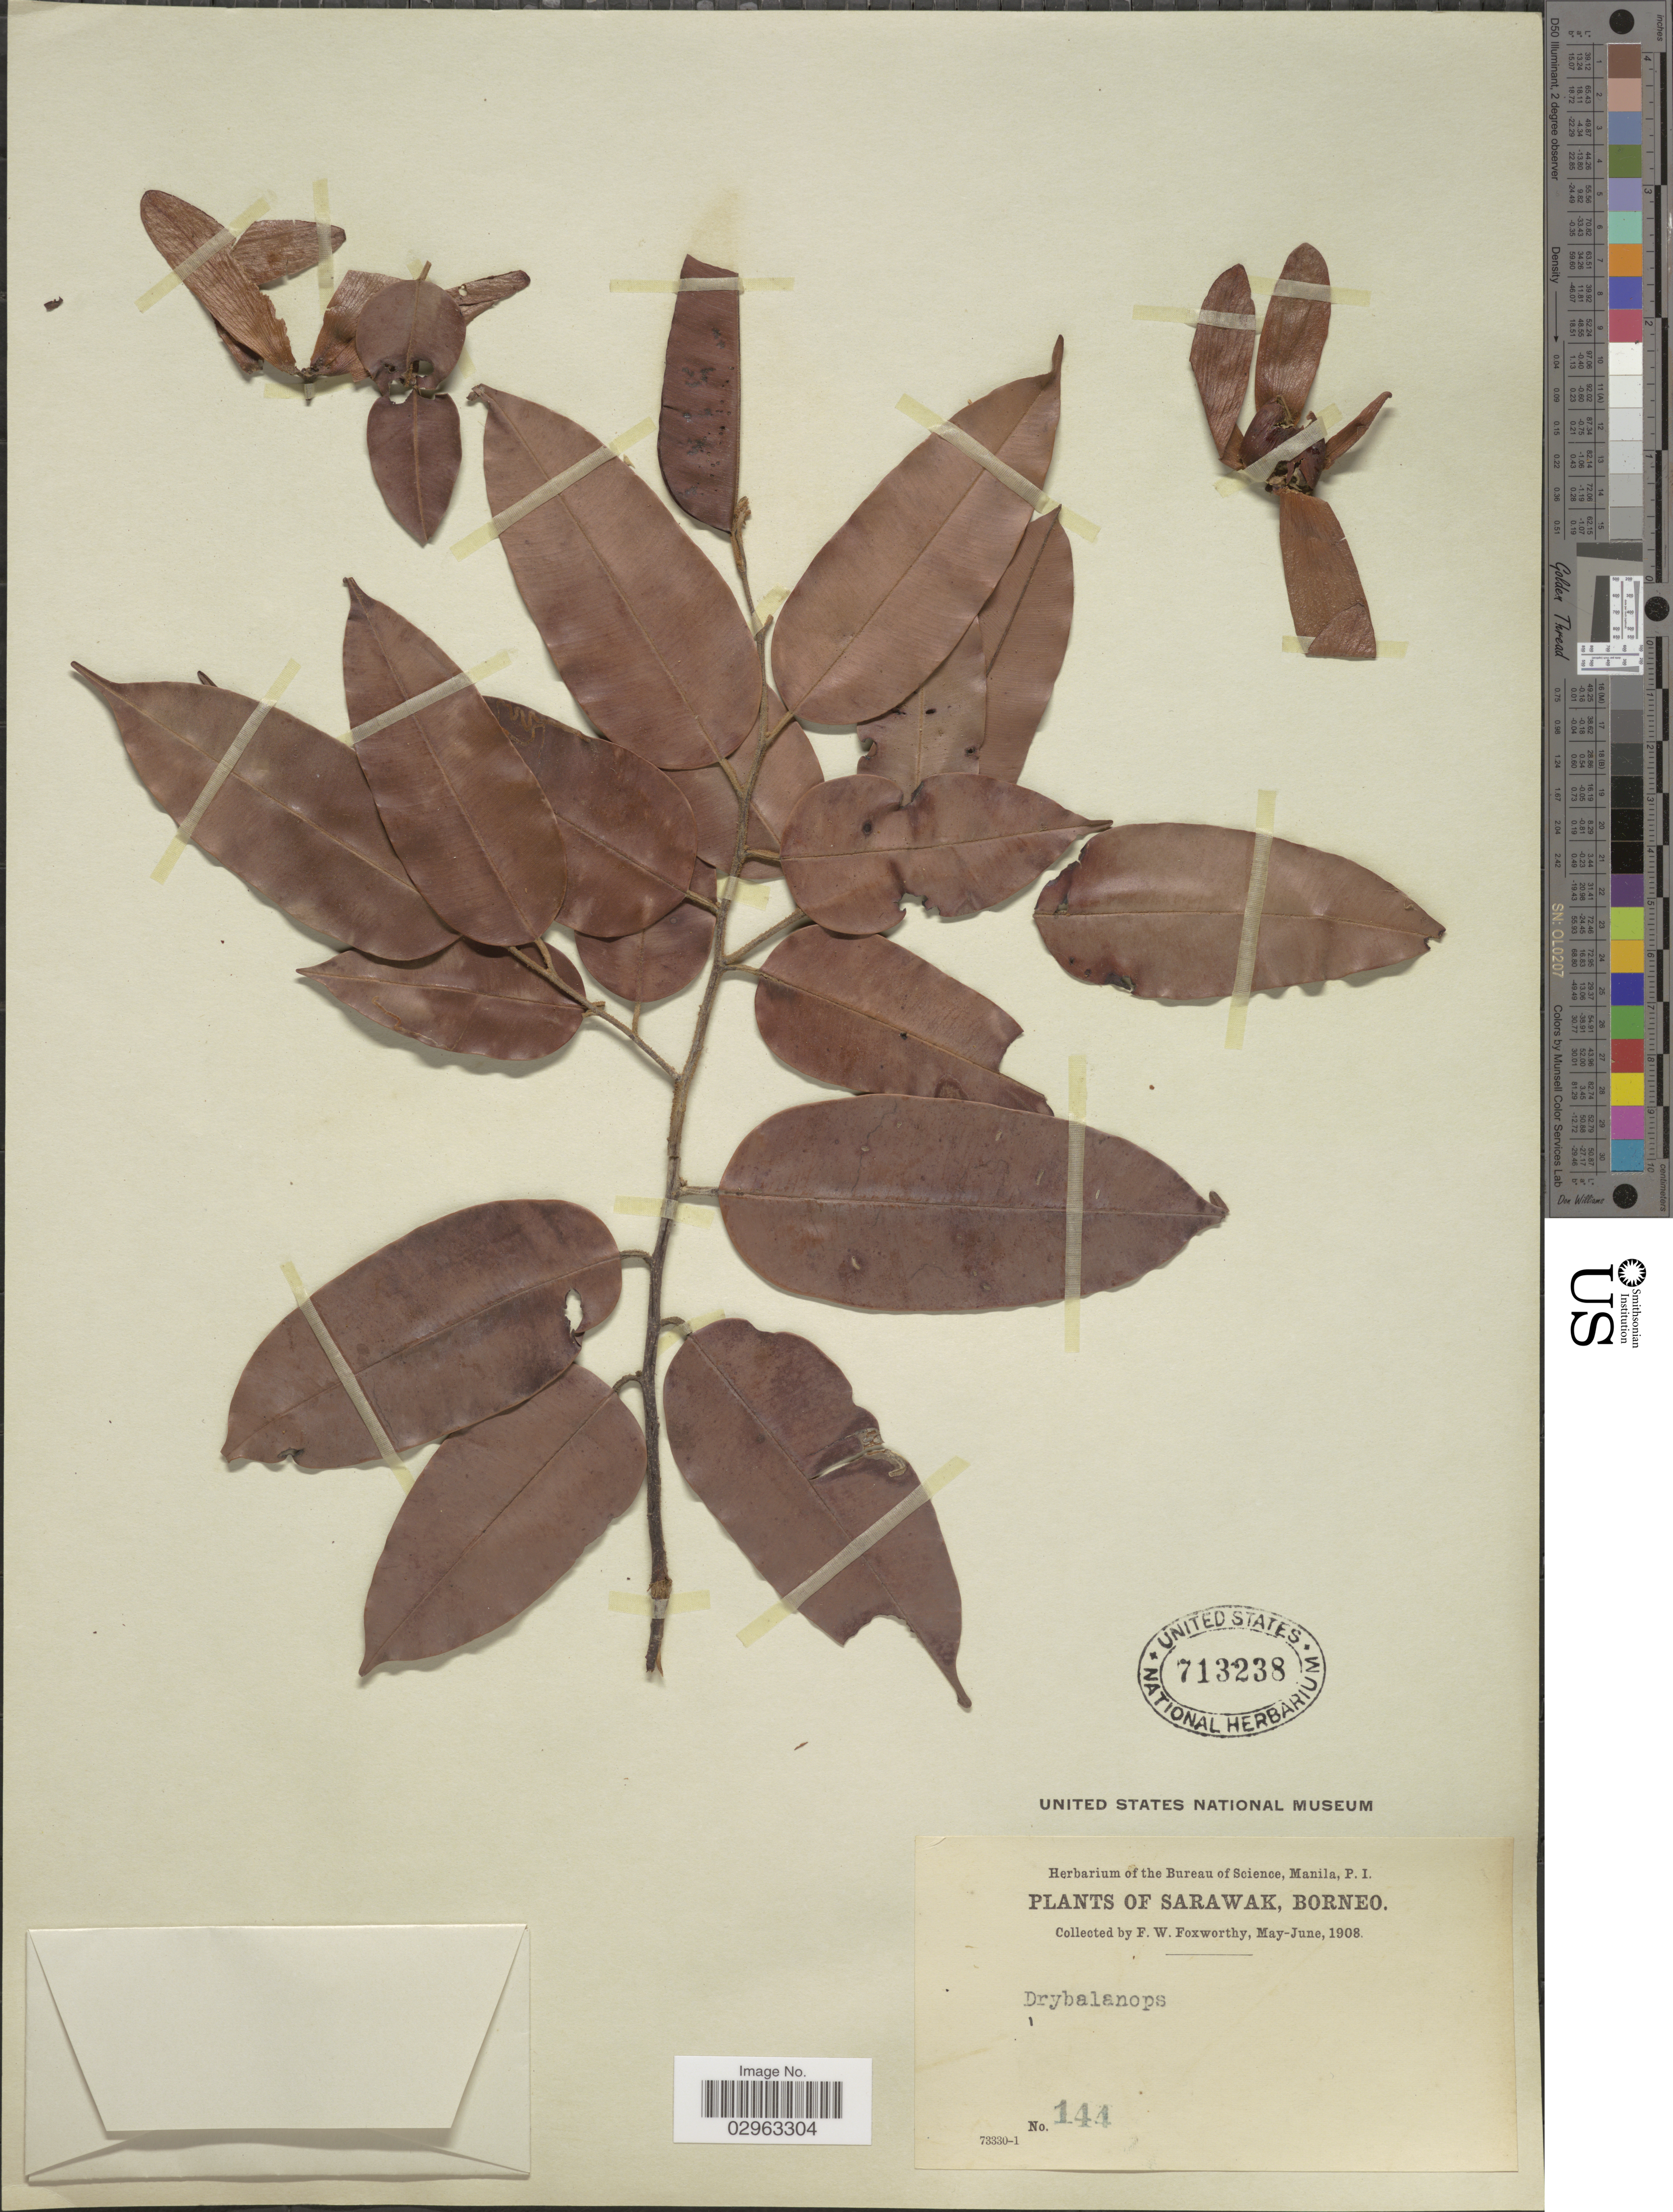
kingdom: Plantae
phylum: Tracheophyta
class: Magnoliopsida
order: Malvales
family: Dipterocarpaceae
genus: Dryobalanops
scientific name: Dryobalanops sp.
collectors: F. W. Foxworthy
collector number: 144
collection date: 1908-05/1908-06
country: Malaysia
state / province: Sarawak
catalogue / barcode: US 713238